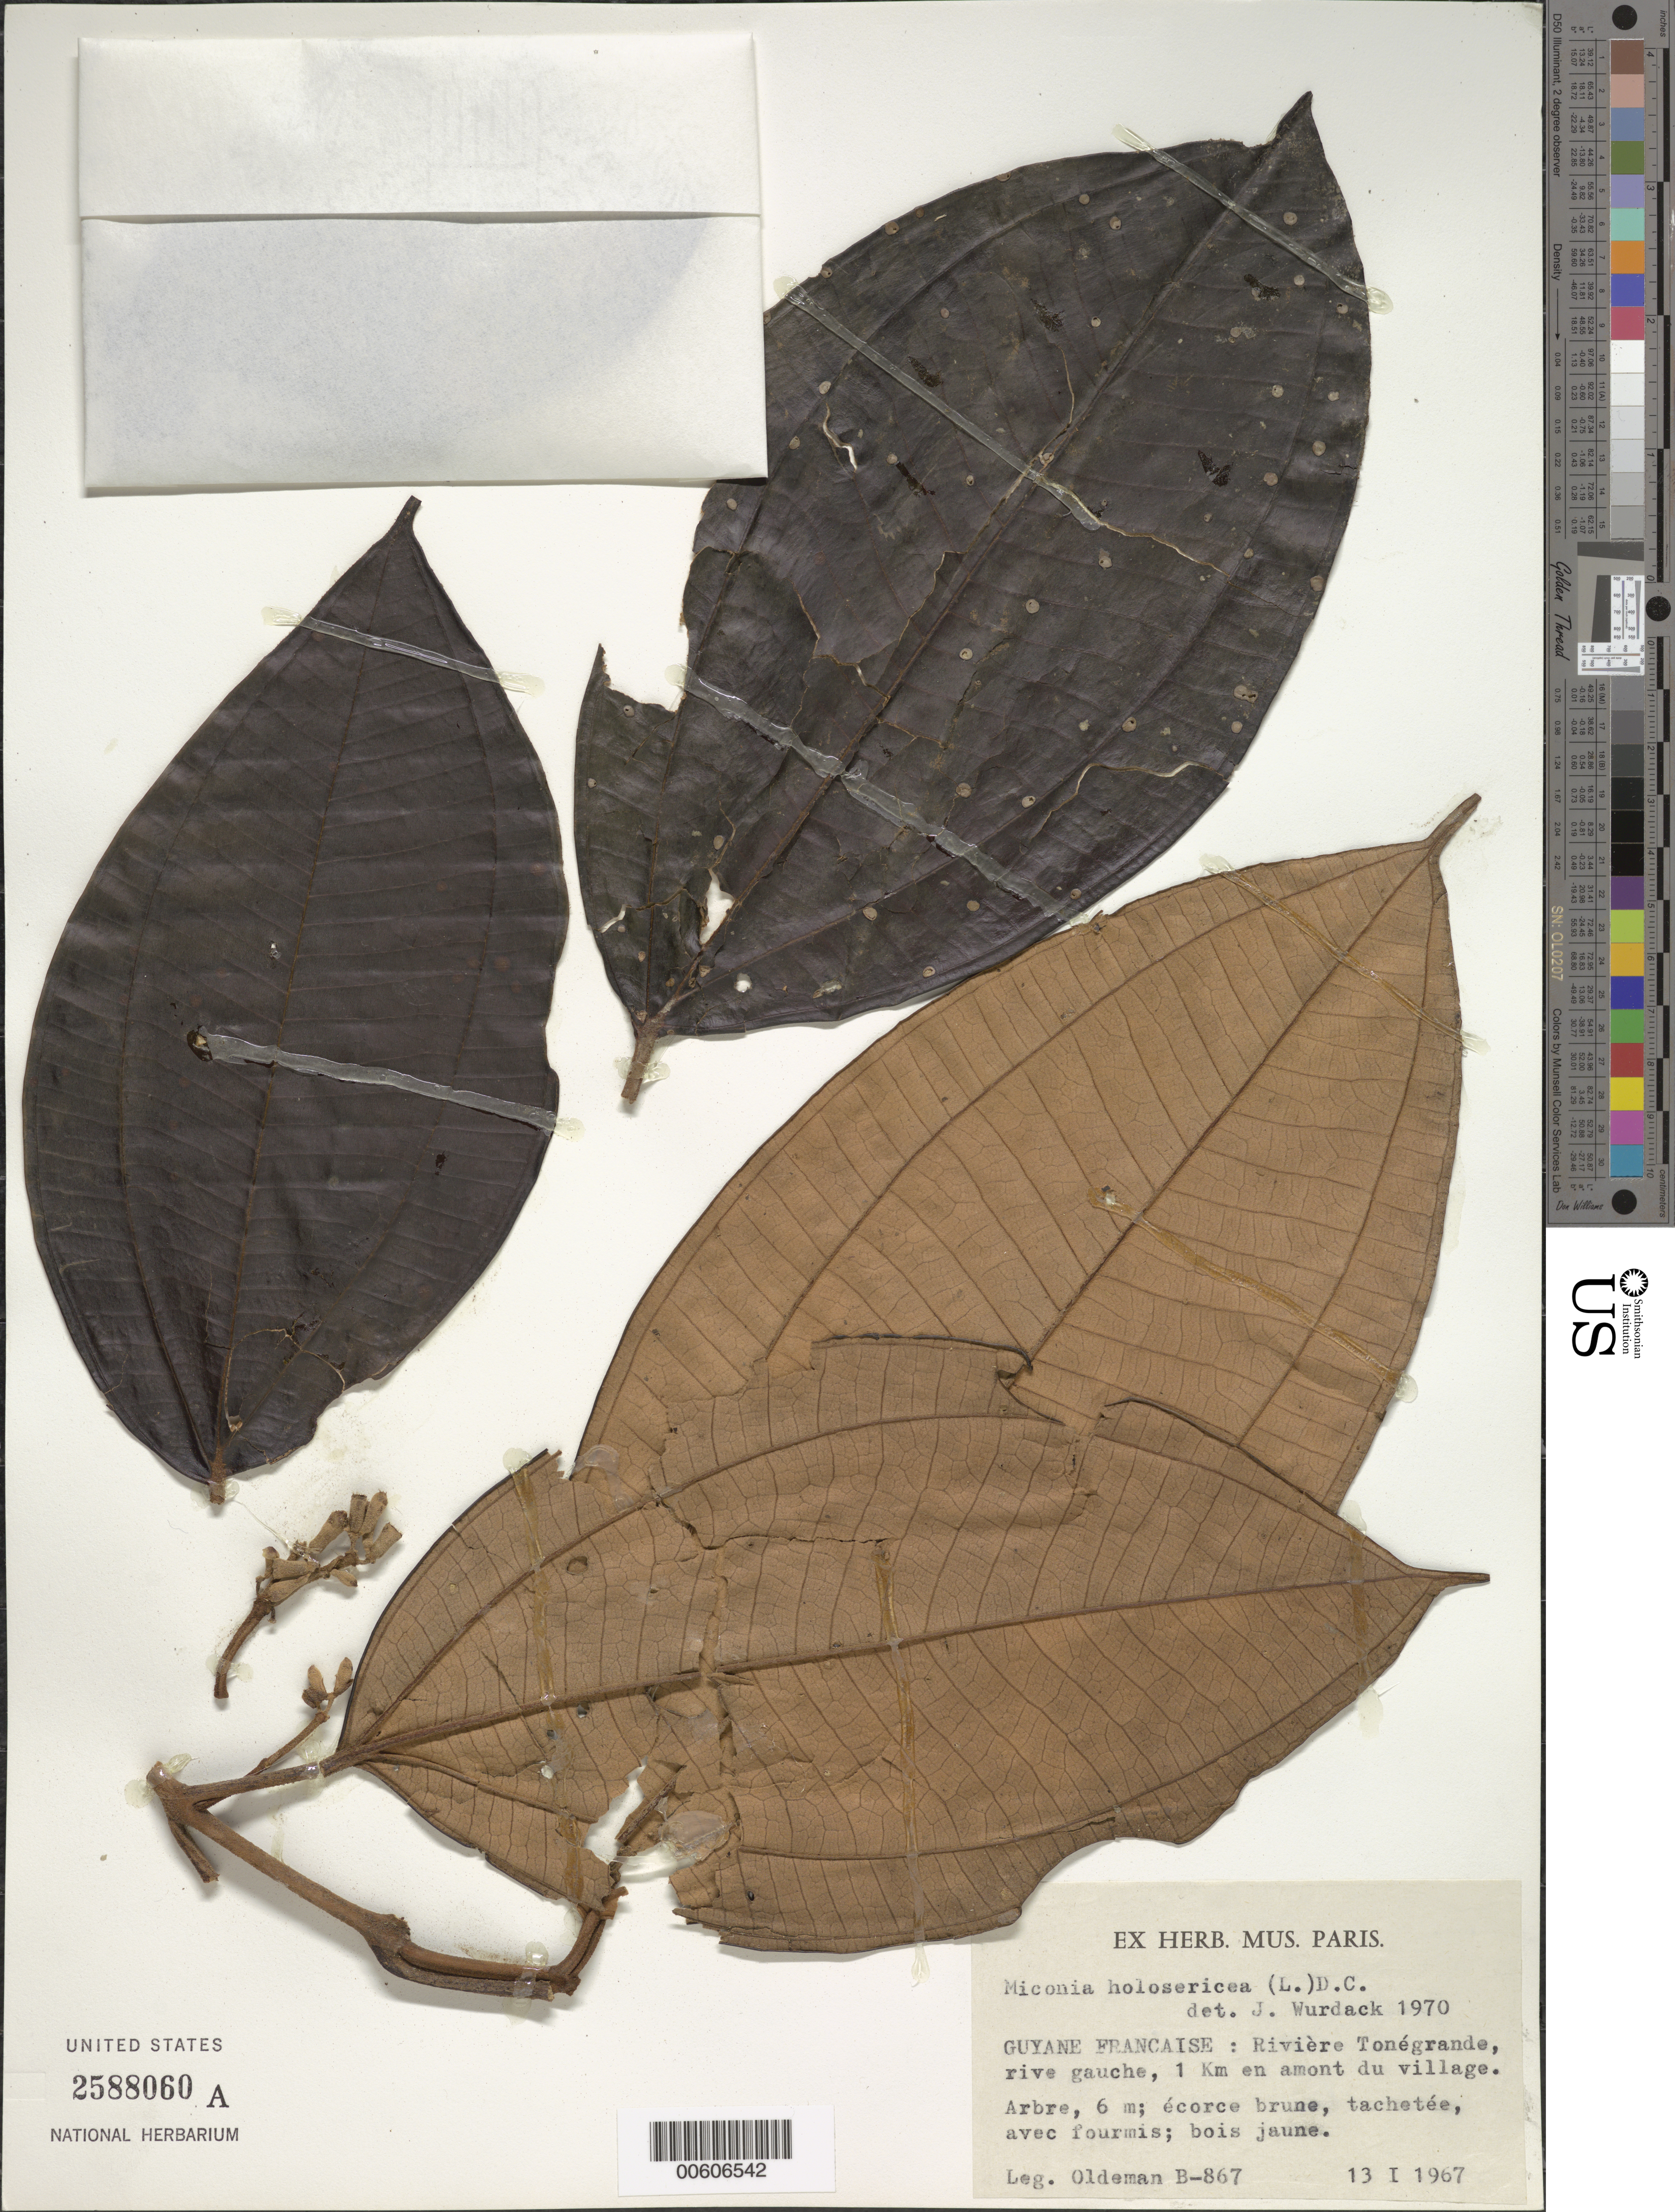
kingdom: Plantae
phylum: Tracheophyta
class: Magnoliopsida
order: Myrtales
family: Melastomataceae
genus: Miconia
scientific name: Miconia holosericea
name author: (L.) DC.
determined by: Wurdack, John J., (US), US (UNITED STATES)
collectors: R. Oldeman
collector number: B 867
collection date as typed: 13-Jan-67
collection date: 1967-01-13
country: French Guiana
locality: Rivière Tonégrande, 1 km en amont du village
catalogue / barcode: US 2588060A